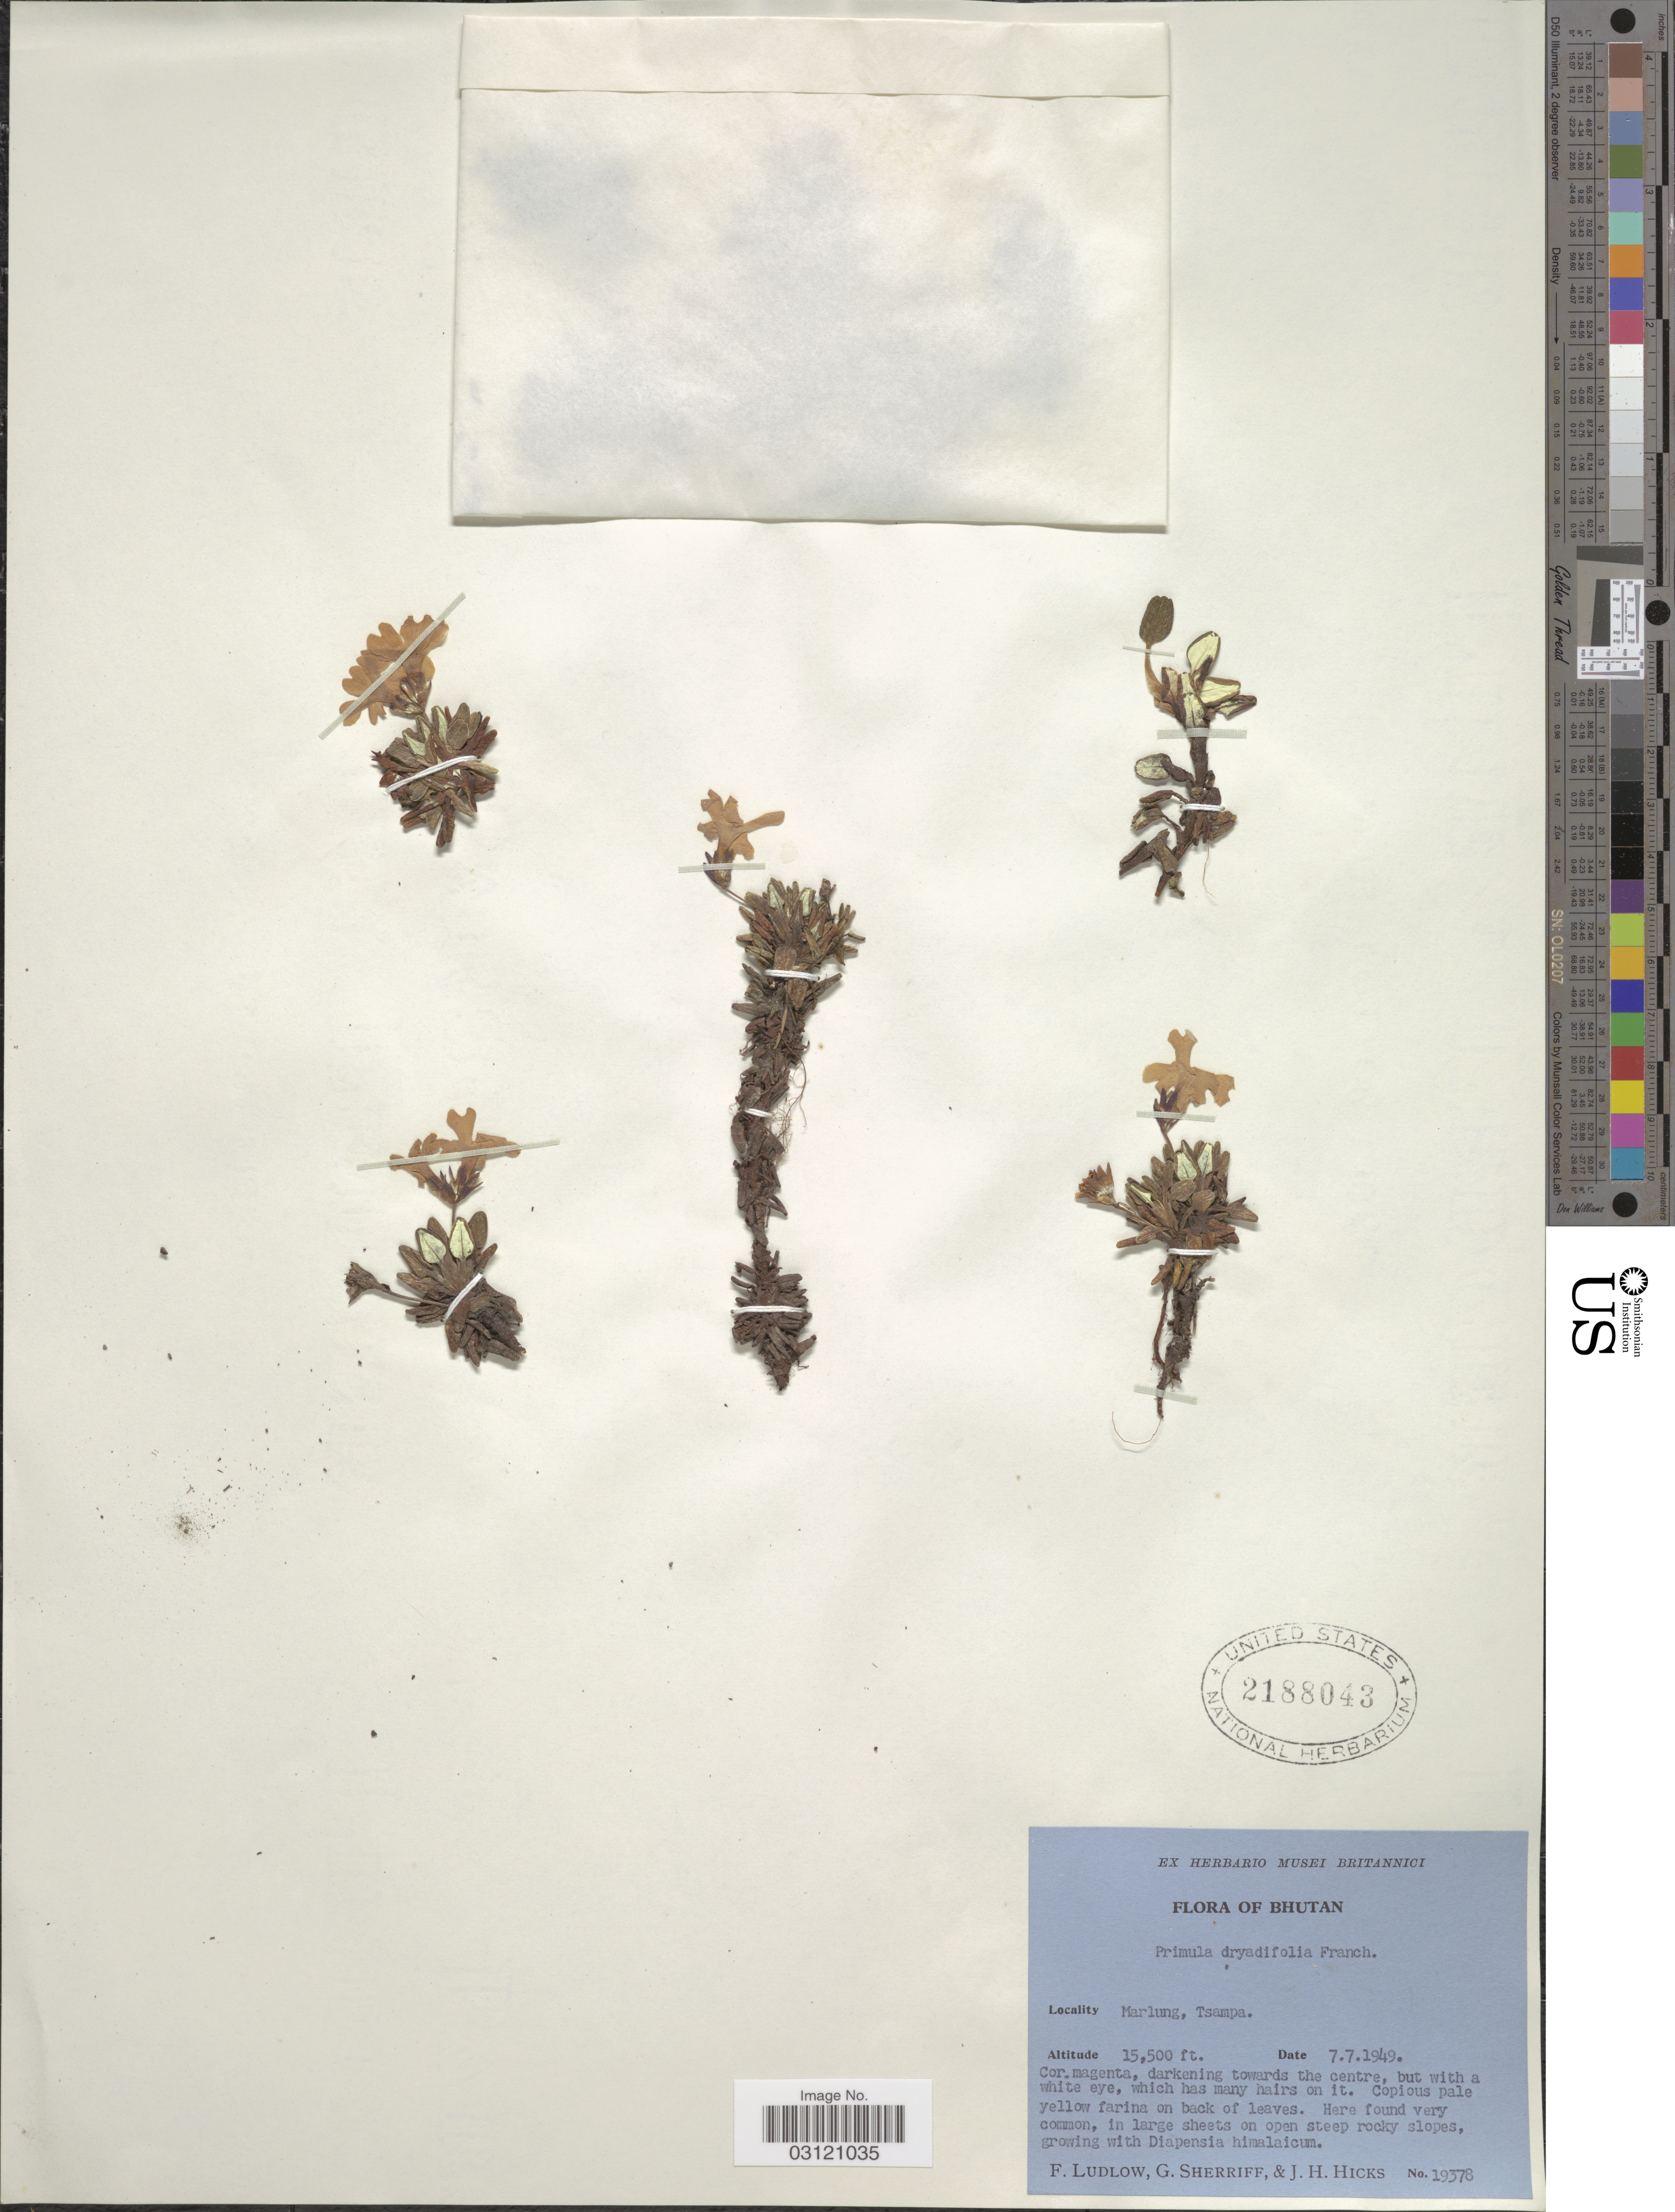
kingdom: Plantae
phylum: Tracheophyta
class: Magnoliopsida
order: Ericales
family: Primulaceae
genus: Primula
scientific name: Primula dryadifolia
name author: Franch.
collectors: F. Ludlow, G. Sherriff & J. H. Hicks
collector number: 19378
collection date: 1949-07-07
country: Bhutan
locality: Marlung, Tsampa.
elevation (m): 4724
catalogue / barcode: US 2188043